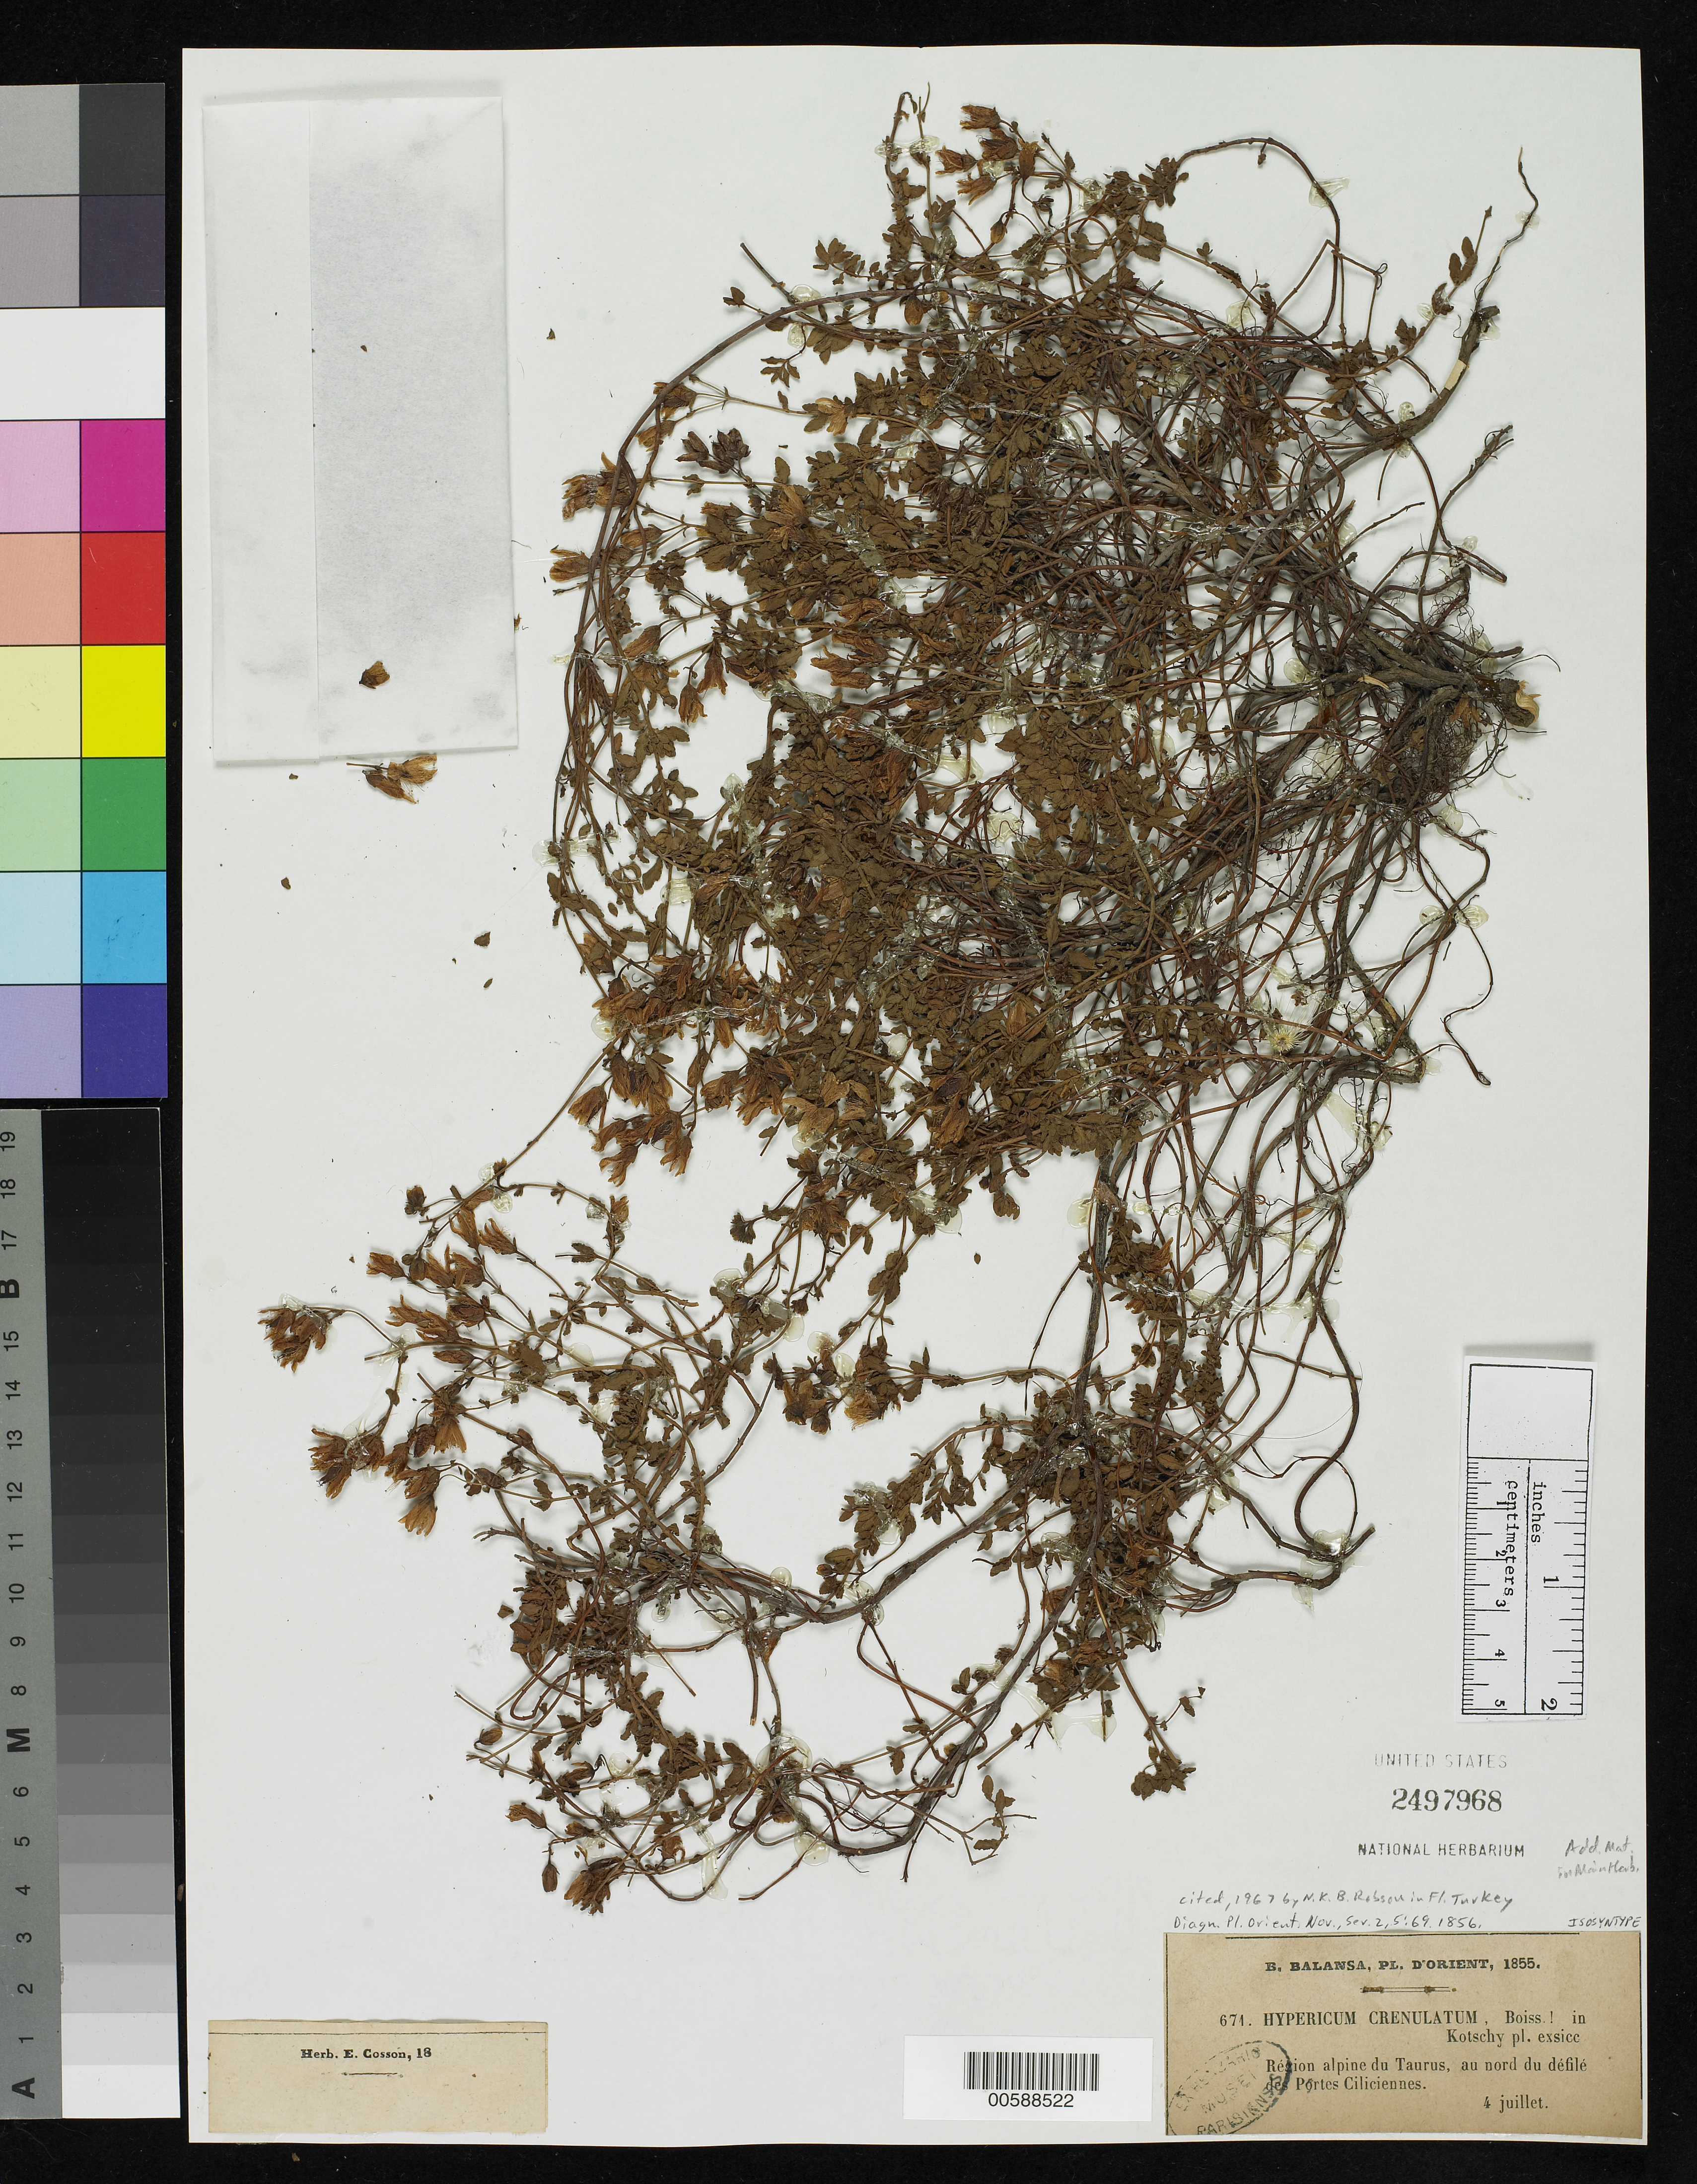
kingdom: Plantae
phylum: Tracheophyta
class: Magnoliopsida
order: Malpighiales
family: Hypericaceae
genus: Hypericum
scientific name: Hypericum crenulatum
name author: Boiss.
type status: Isosyntype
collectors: B. Balansa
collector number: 671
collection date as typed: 04 Jul 1855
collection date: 1855-07-04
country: Turkey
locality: Région alpine du Taurus, au nord du défilé des Portes Ciliciennes.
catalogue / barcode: US 2497968